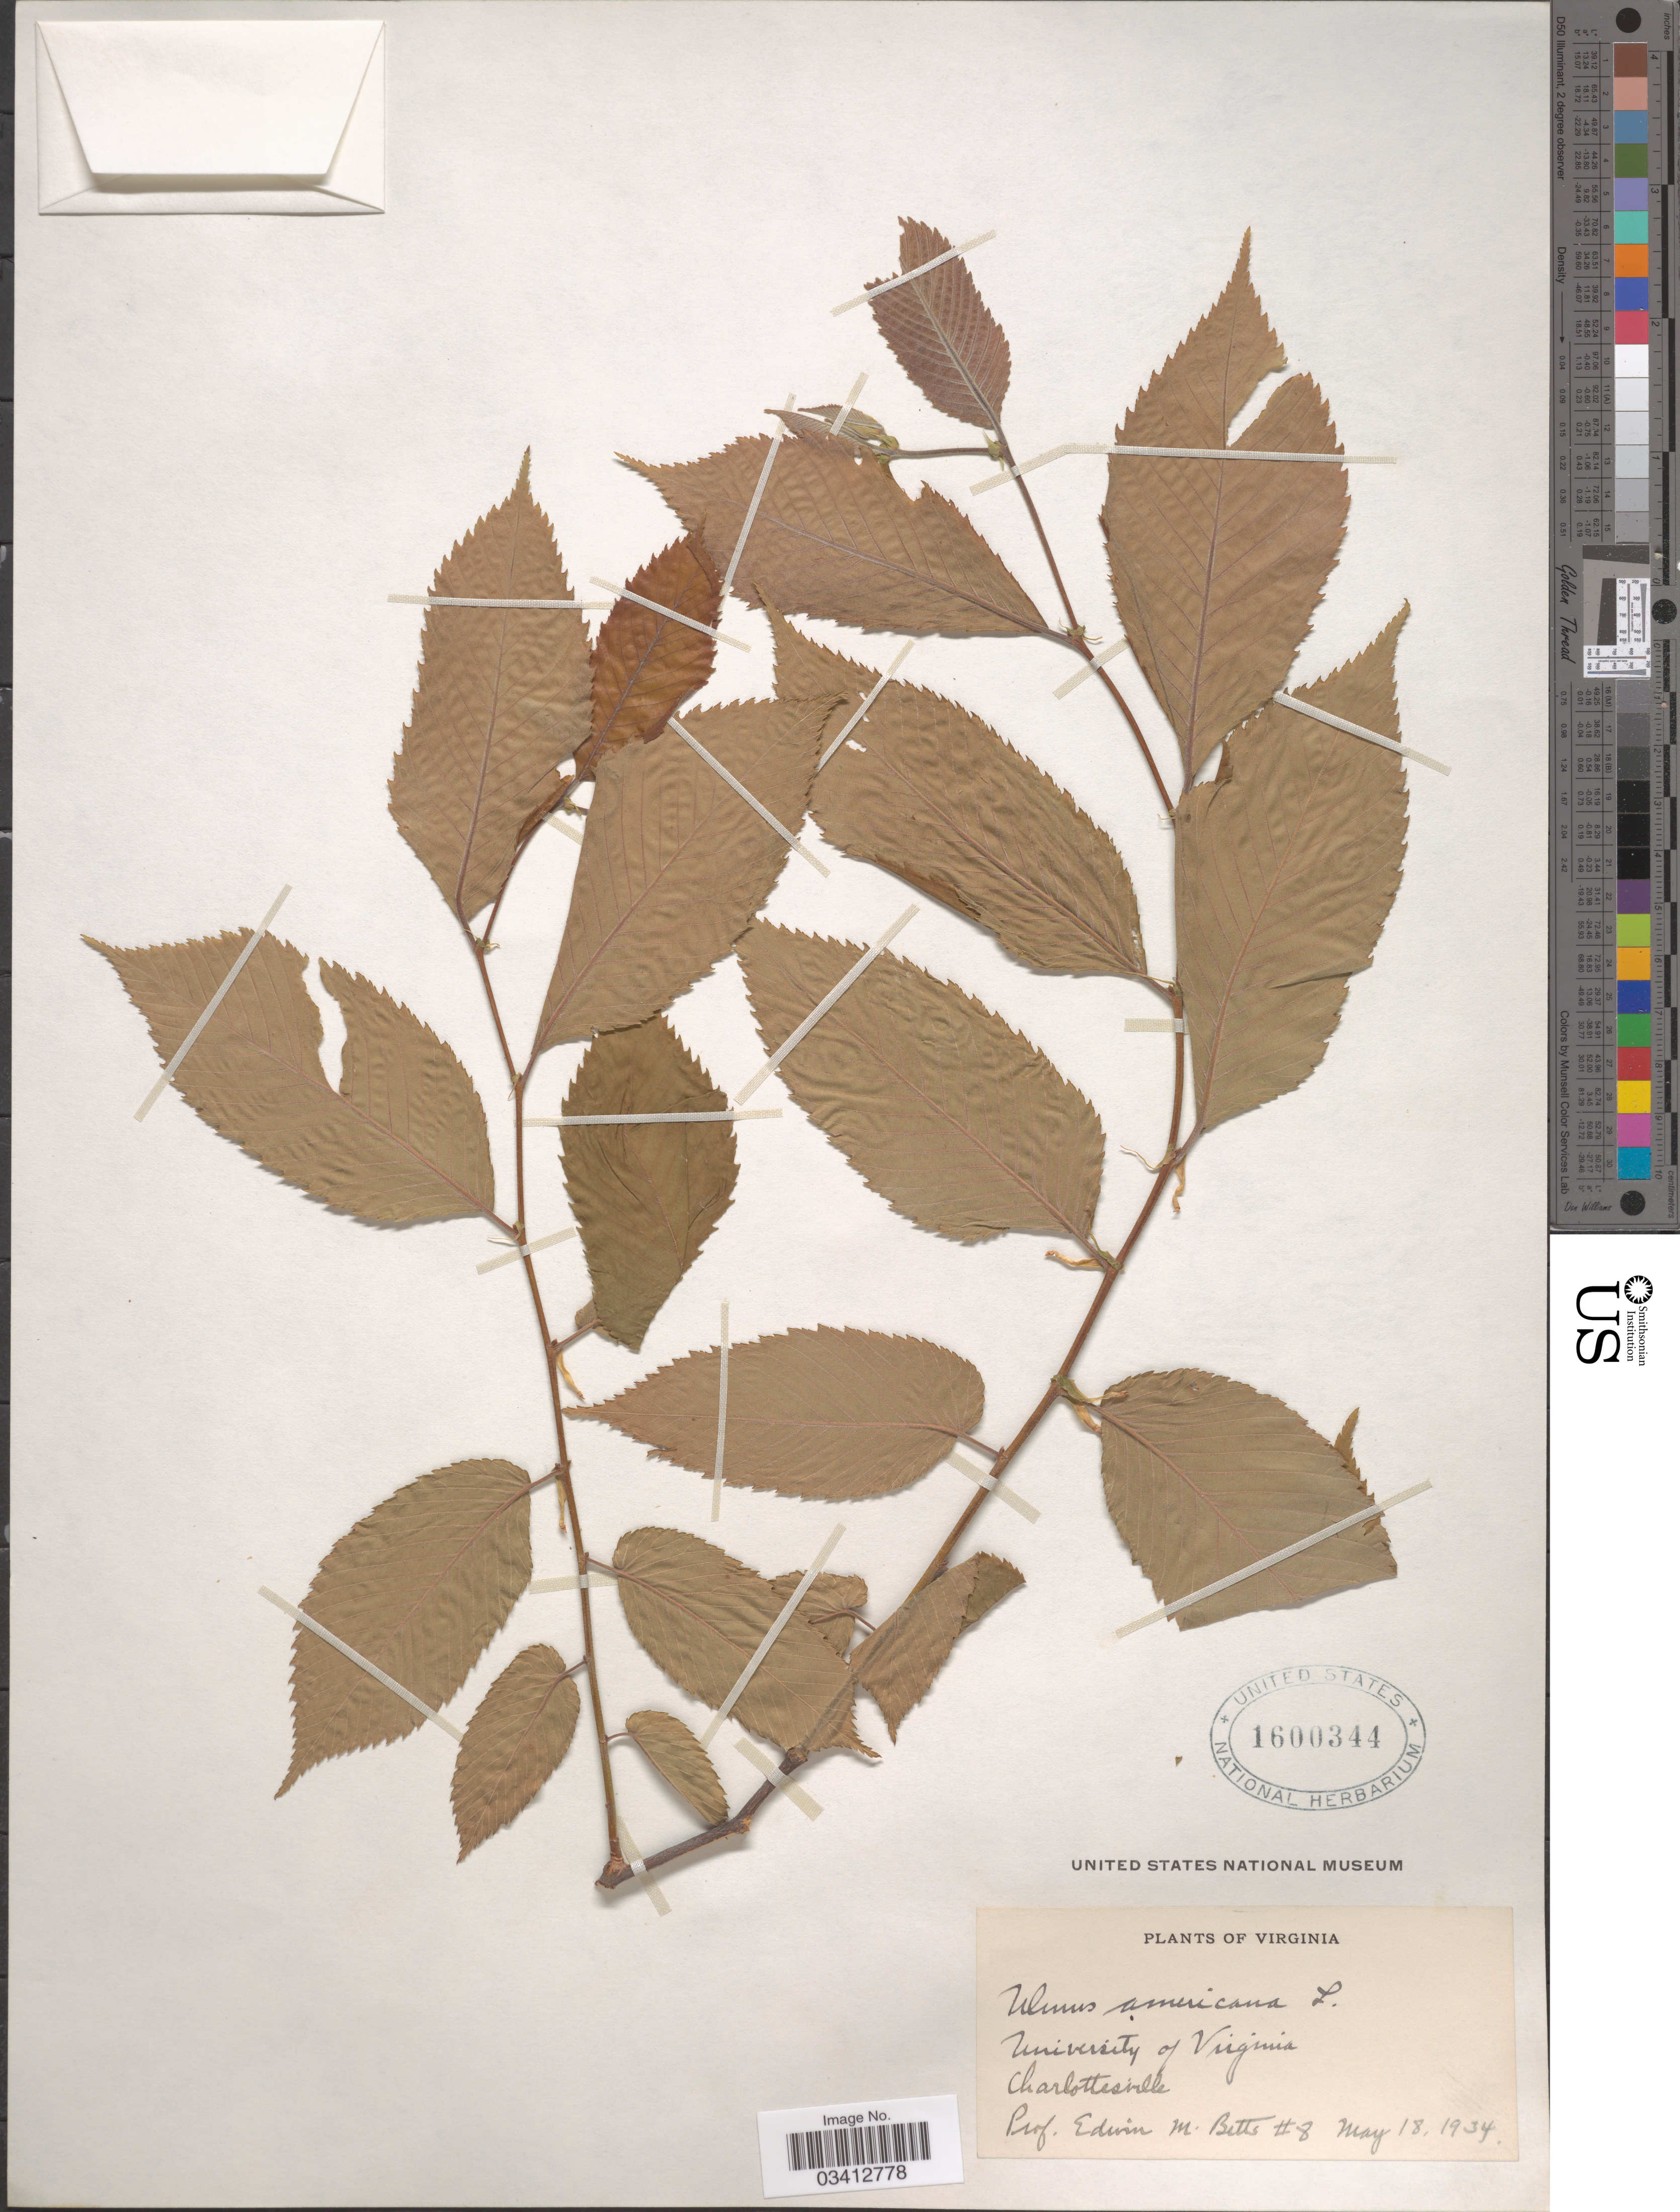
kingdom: Plantae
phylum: Tracheophyta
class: Magnoliopsida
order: Rosales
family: Ulmaceae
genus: Ulmus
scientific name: Ulmus americana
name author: L.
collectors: E. Betts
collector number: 8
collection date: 1934-05-18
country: United States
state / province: Virginia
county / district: City of Charlottesville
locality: University of Virginia. Charlottesville.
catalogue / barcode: US 1600344